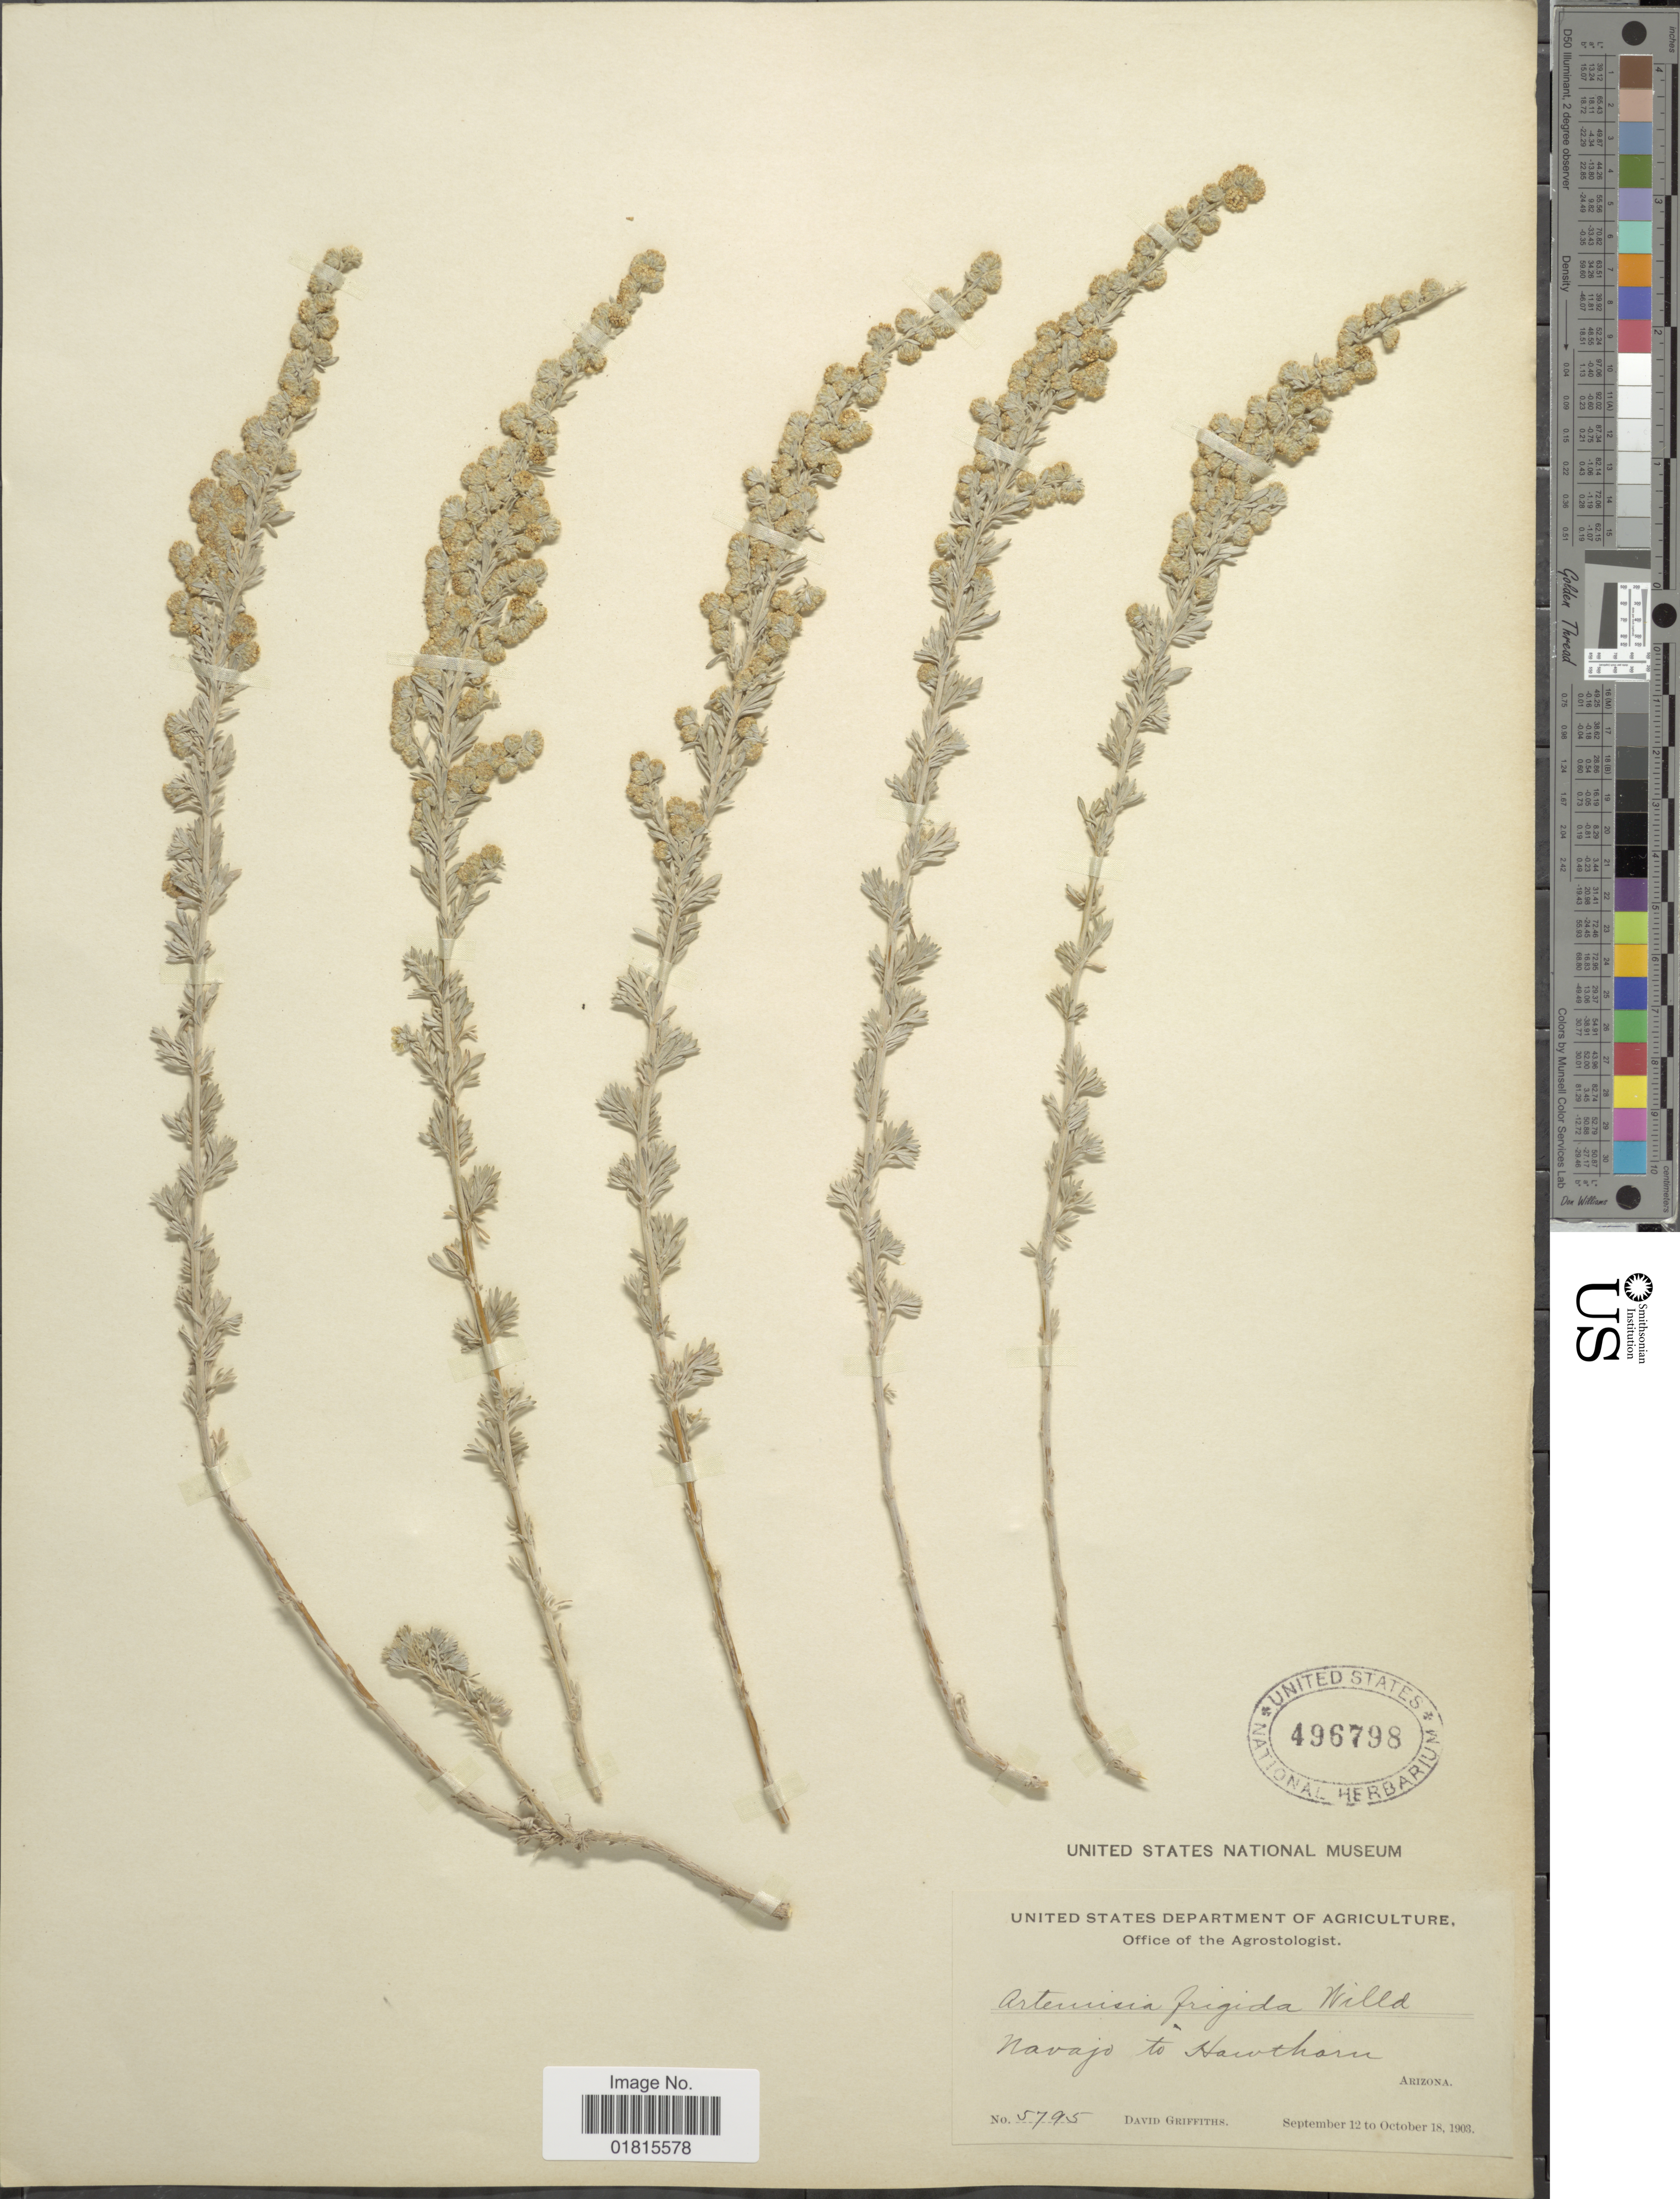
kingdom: Plantae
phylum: Tracheophyta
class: Magnoliopsida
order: Asterales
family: Asteraceae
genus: Artemisia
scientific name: Artemisia frigida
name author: Willd.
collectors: D. Griffiths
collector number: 5795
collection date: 1903-09-12/1903-10-18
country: United States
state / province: Arizona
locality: Navajo to Hawthorn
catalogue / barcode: US 496798